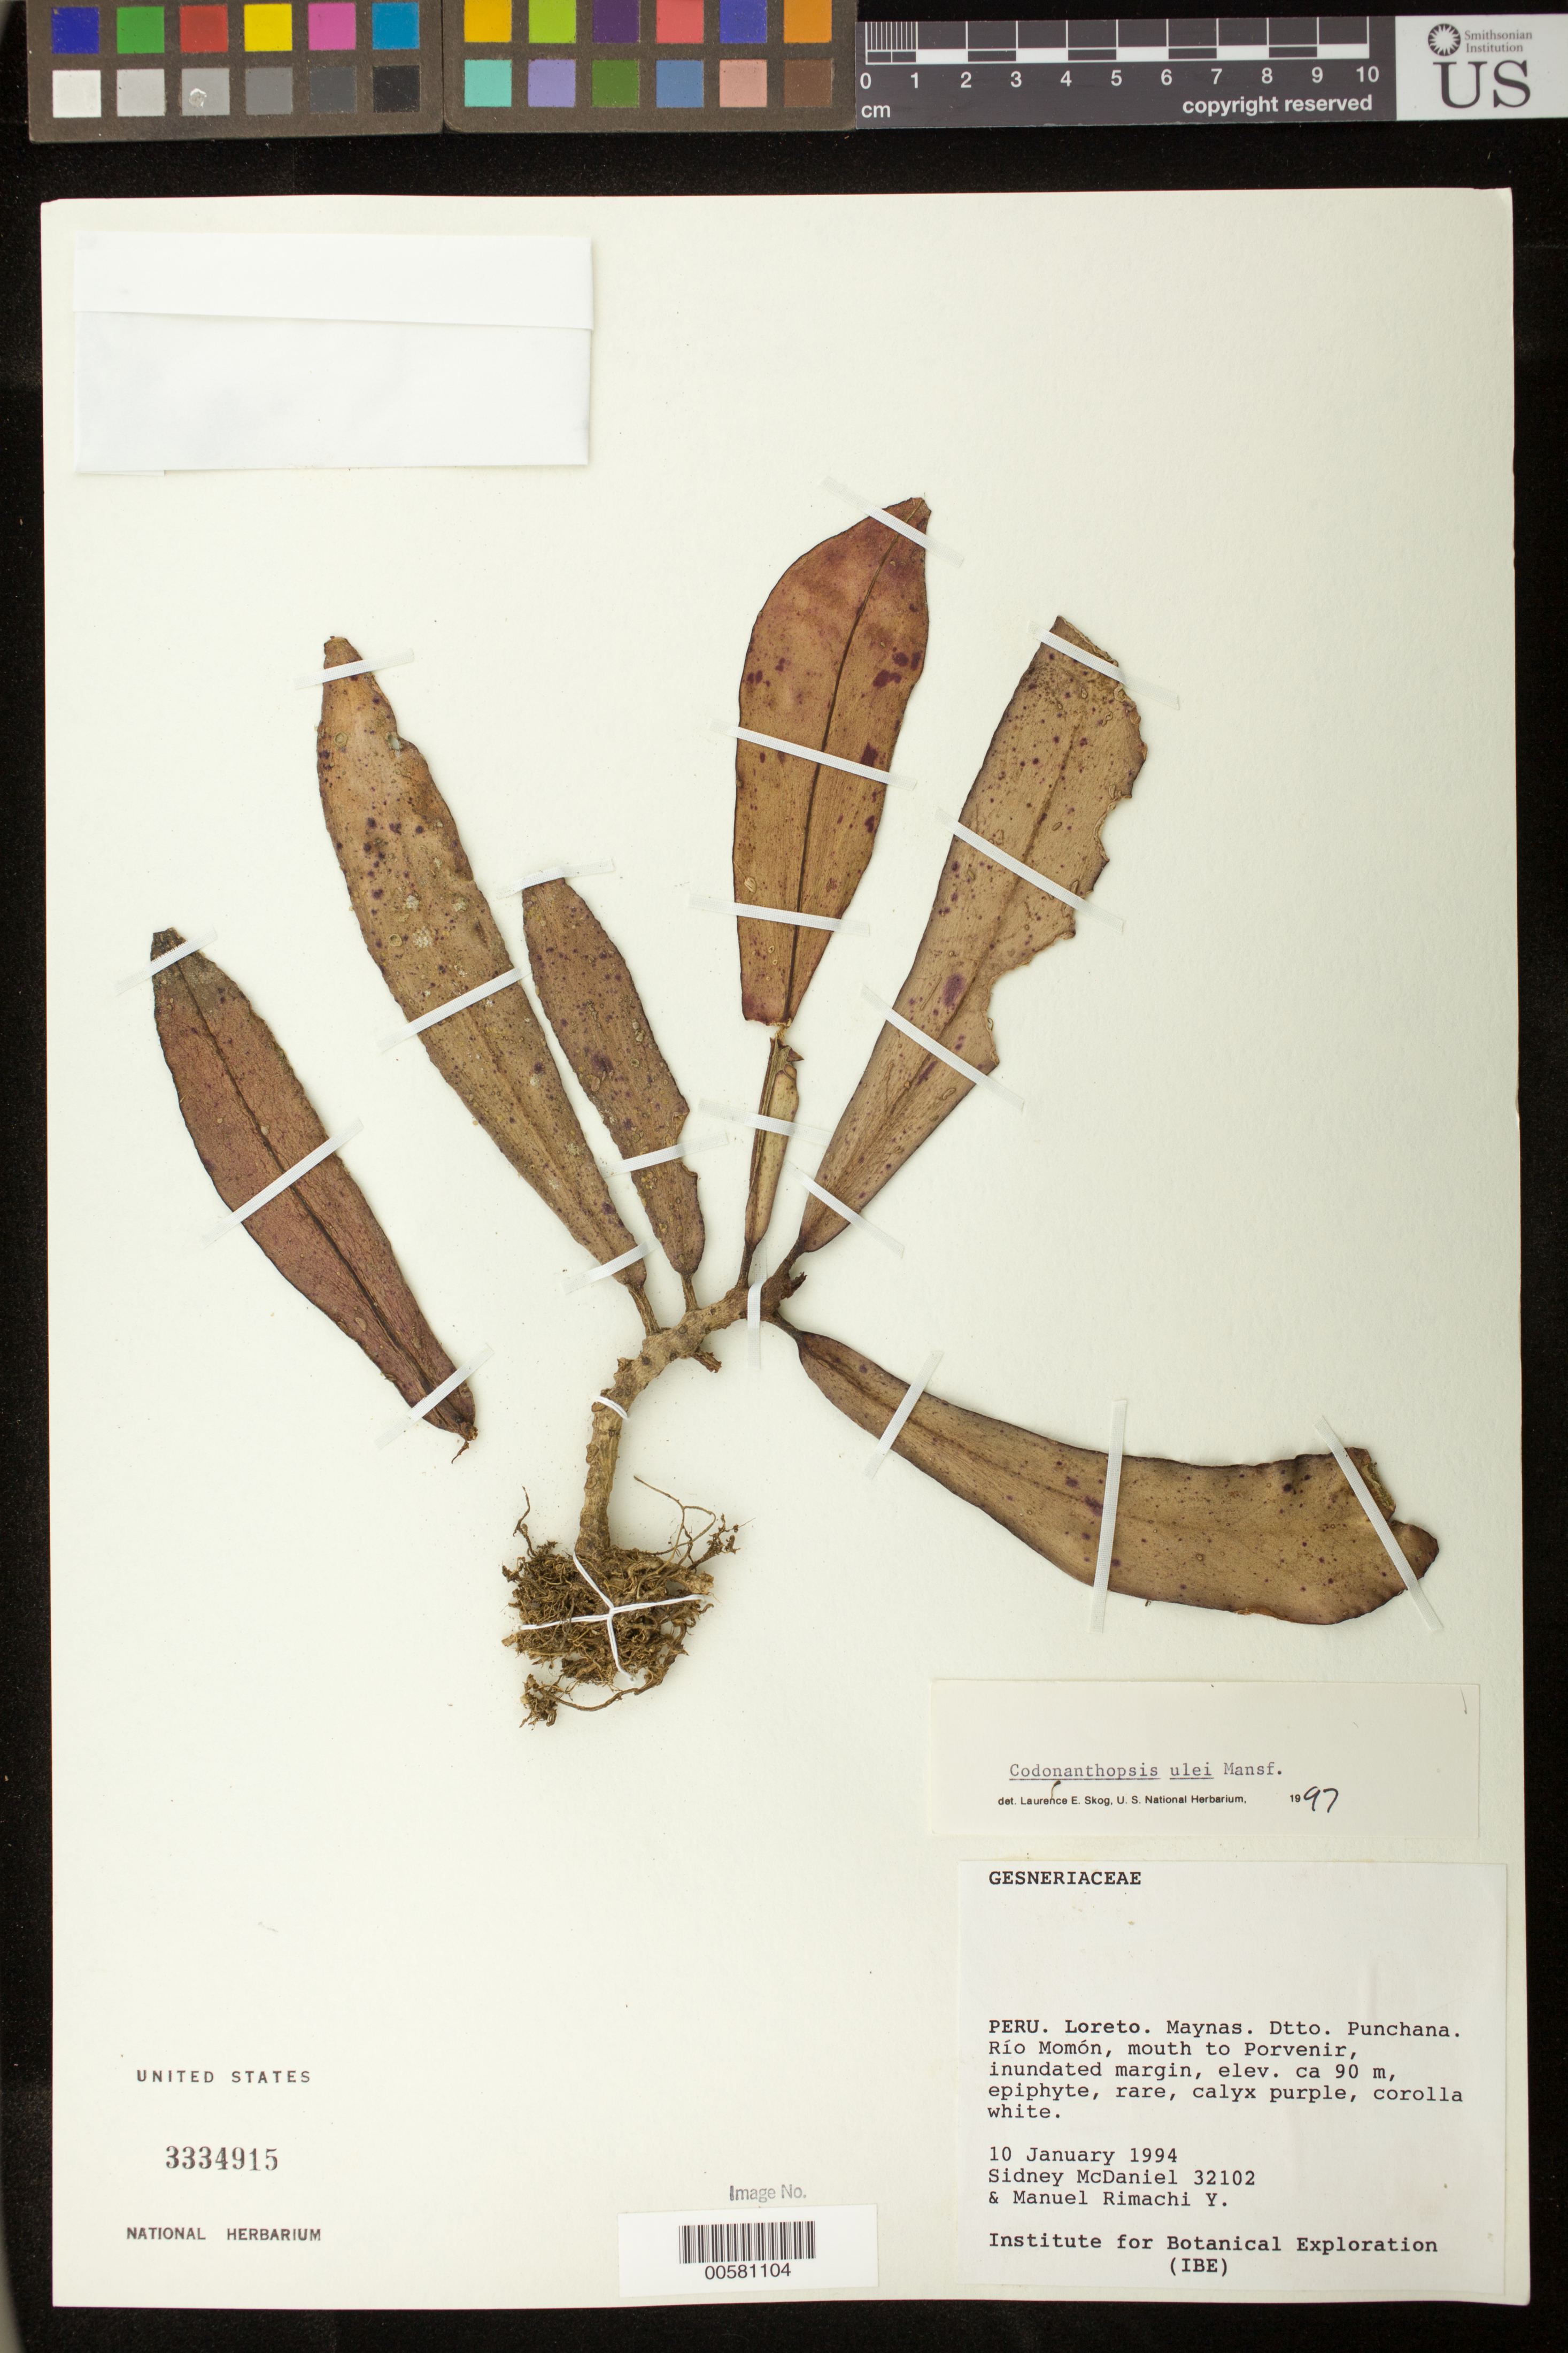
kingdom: Plantae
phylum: Tracheophyta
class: Magnoliopsida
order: Lamiales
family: Gesneriaceae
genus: Codonanthopsis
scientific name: Codonanthopsis ulei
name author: Mansf.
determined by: Skog, Laurence E.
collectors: S. McDaniel & M. Rimachi Y.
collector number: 32102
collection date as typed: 10 Jan 1994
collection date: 1994-01-10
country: Peru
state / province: Loreto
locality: Prov. Maynas, Dtto. Punchana; Río Momón, mouth to Porvenir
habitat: Inundated margin [of river]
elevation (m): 90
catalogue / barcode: US 3334915